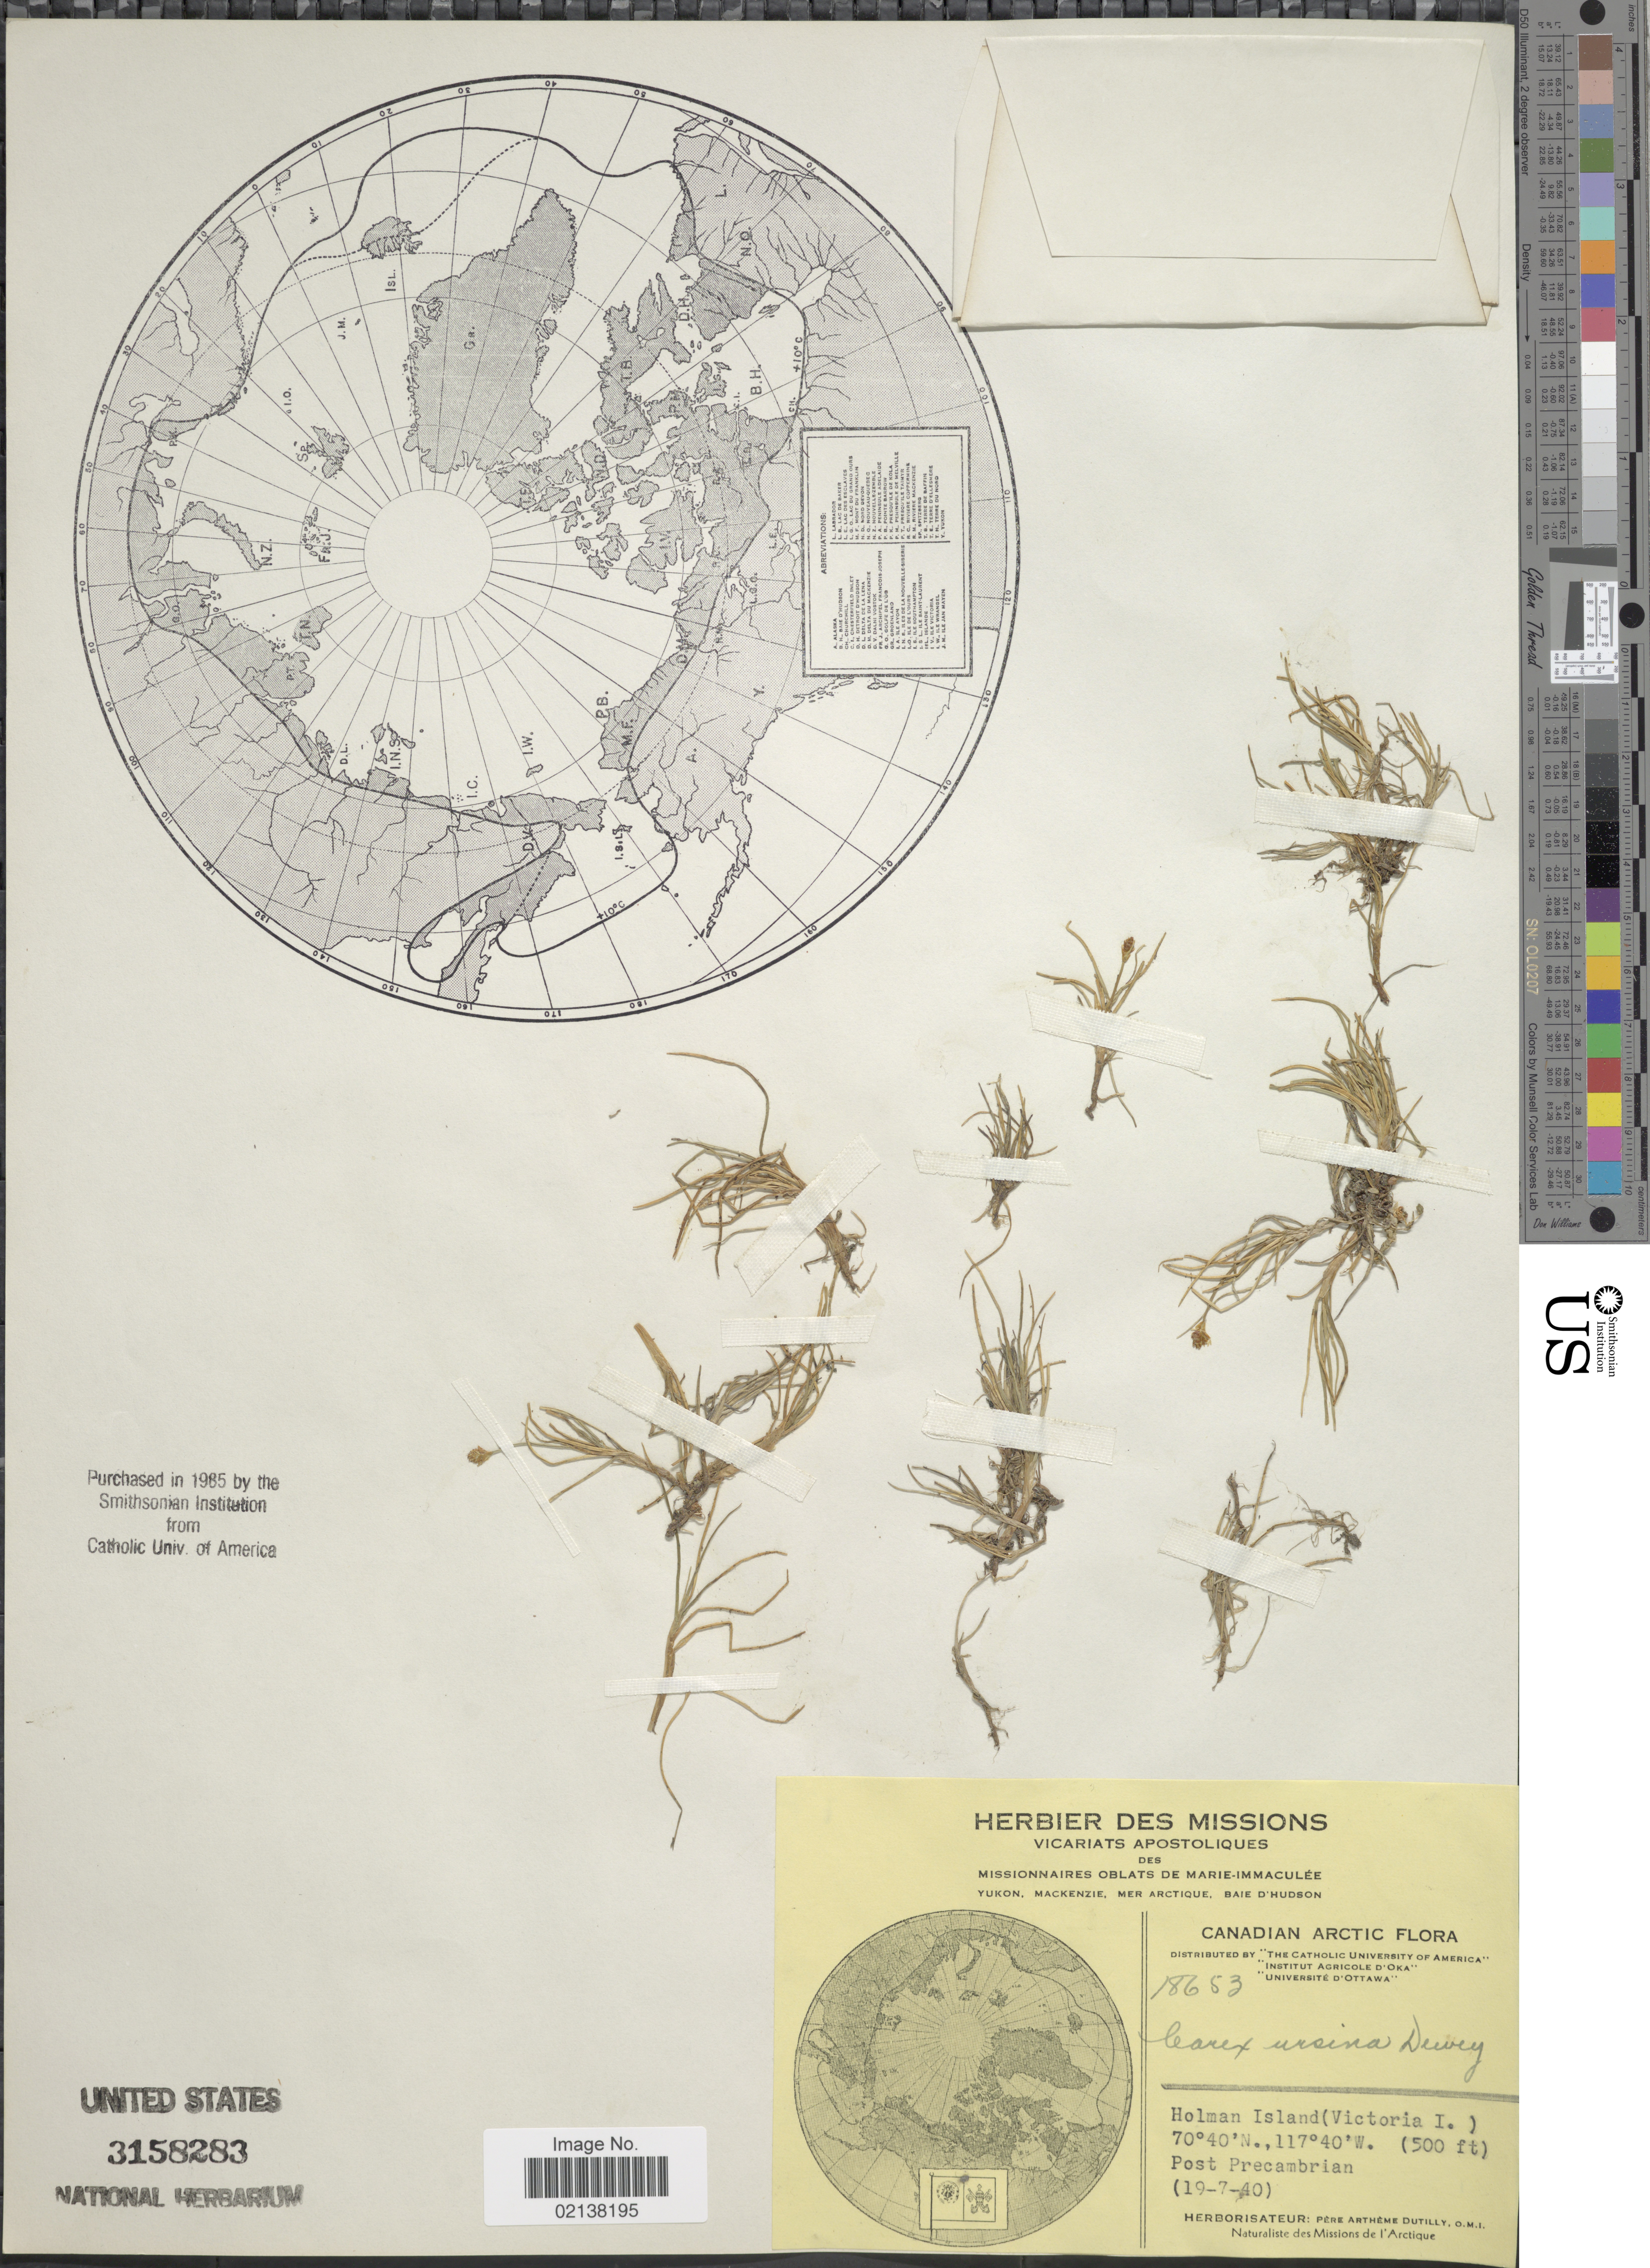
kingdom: Plantae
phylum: Tracheophyta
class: Liliopsida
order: Poales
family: Cyperaceae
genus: Carex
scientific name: Carex ursina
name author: Dewey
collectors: A. Dutilly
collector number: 18653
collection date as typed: Transcribed d/m/y: 19/7/40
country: Canada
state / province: Northwest Territories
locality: Canadian Arctic. Holman Island (Victoria I.)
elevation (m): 152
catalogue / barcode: US 3158283